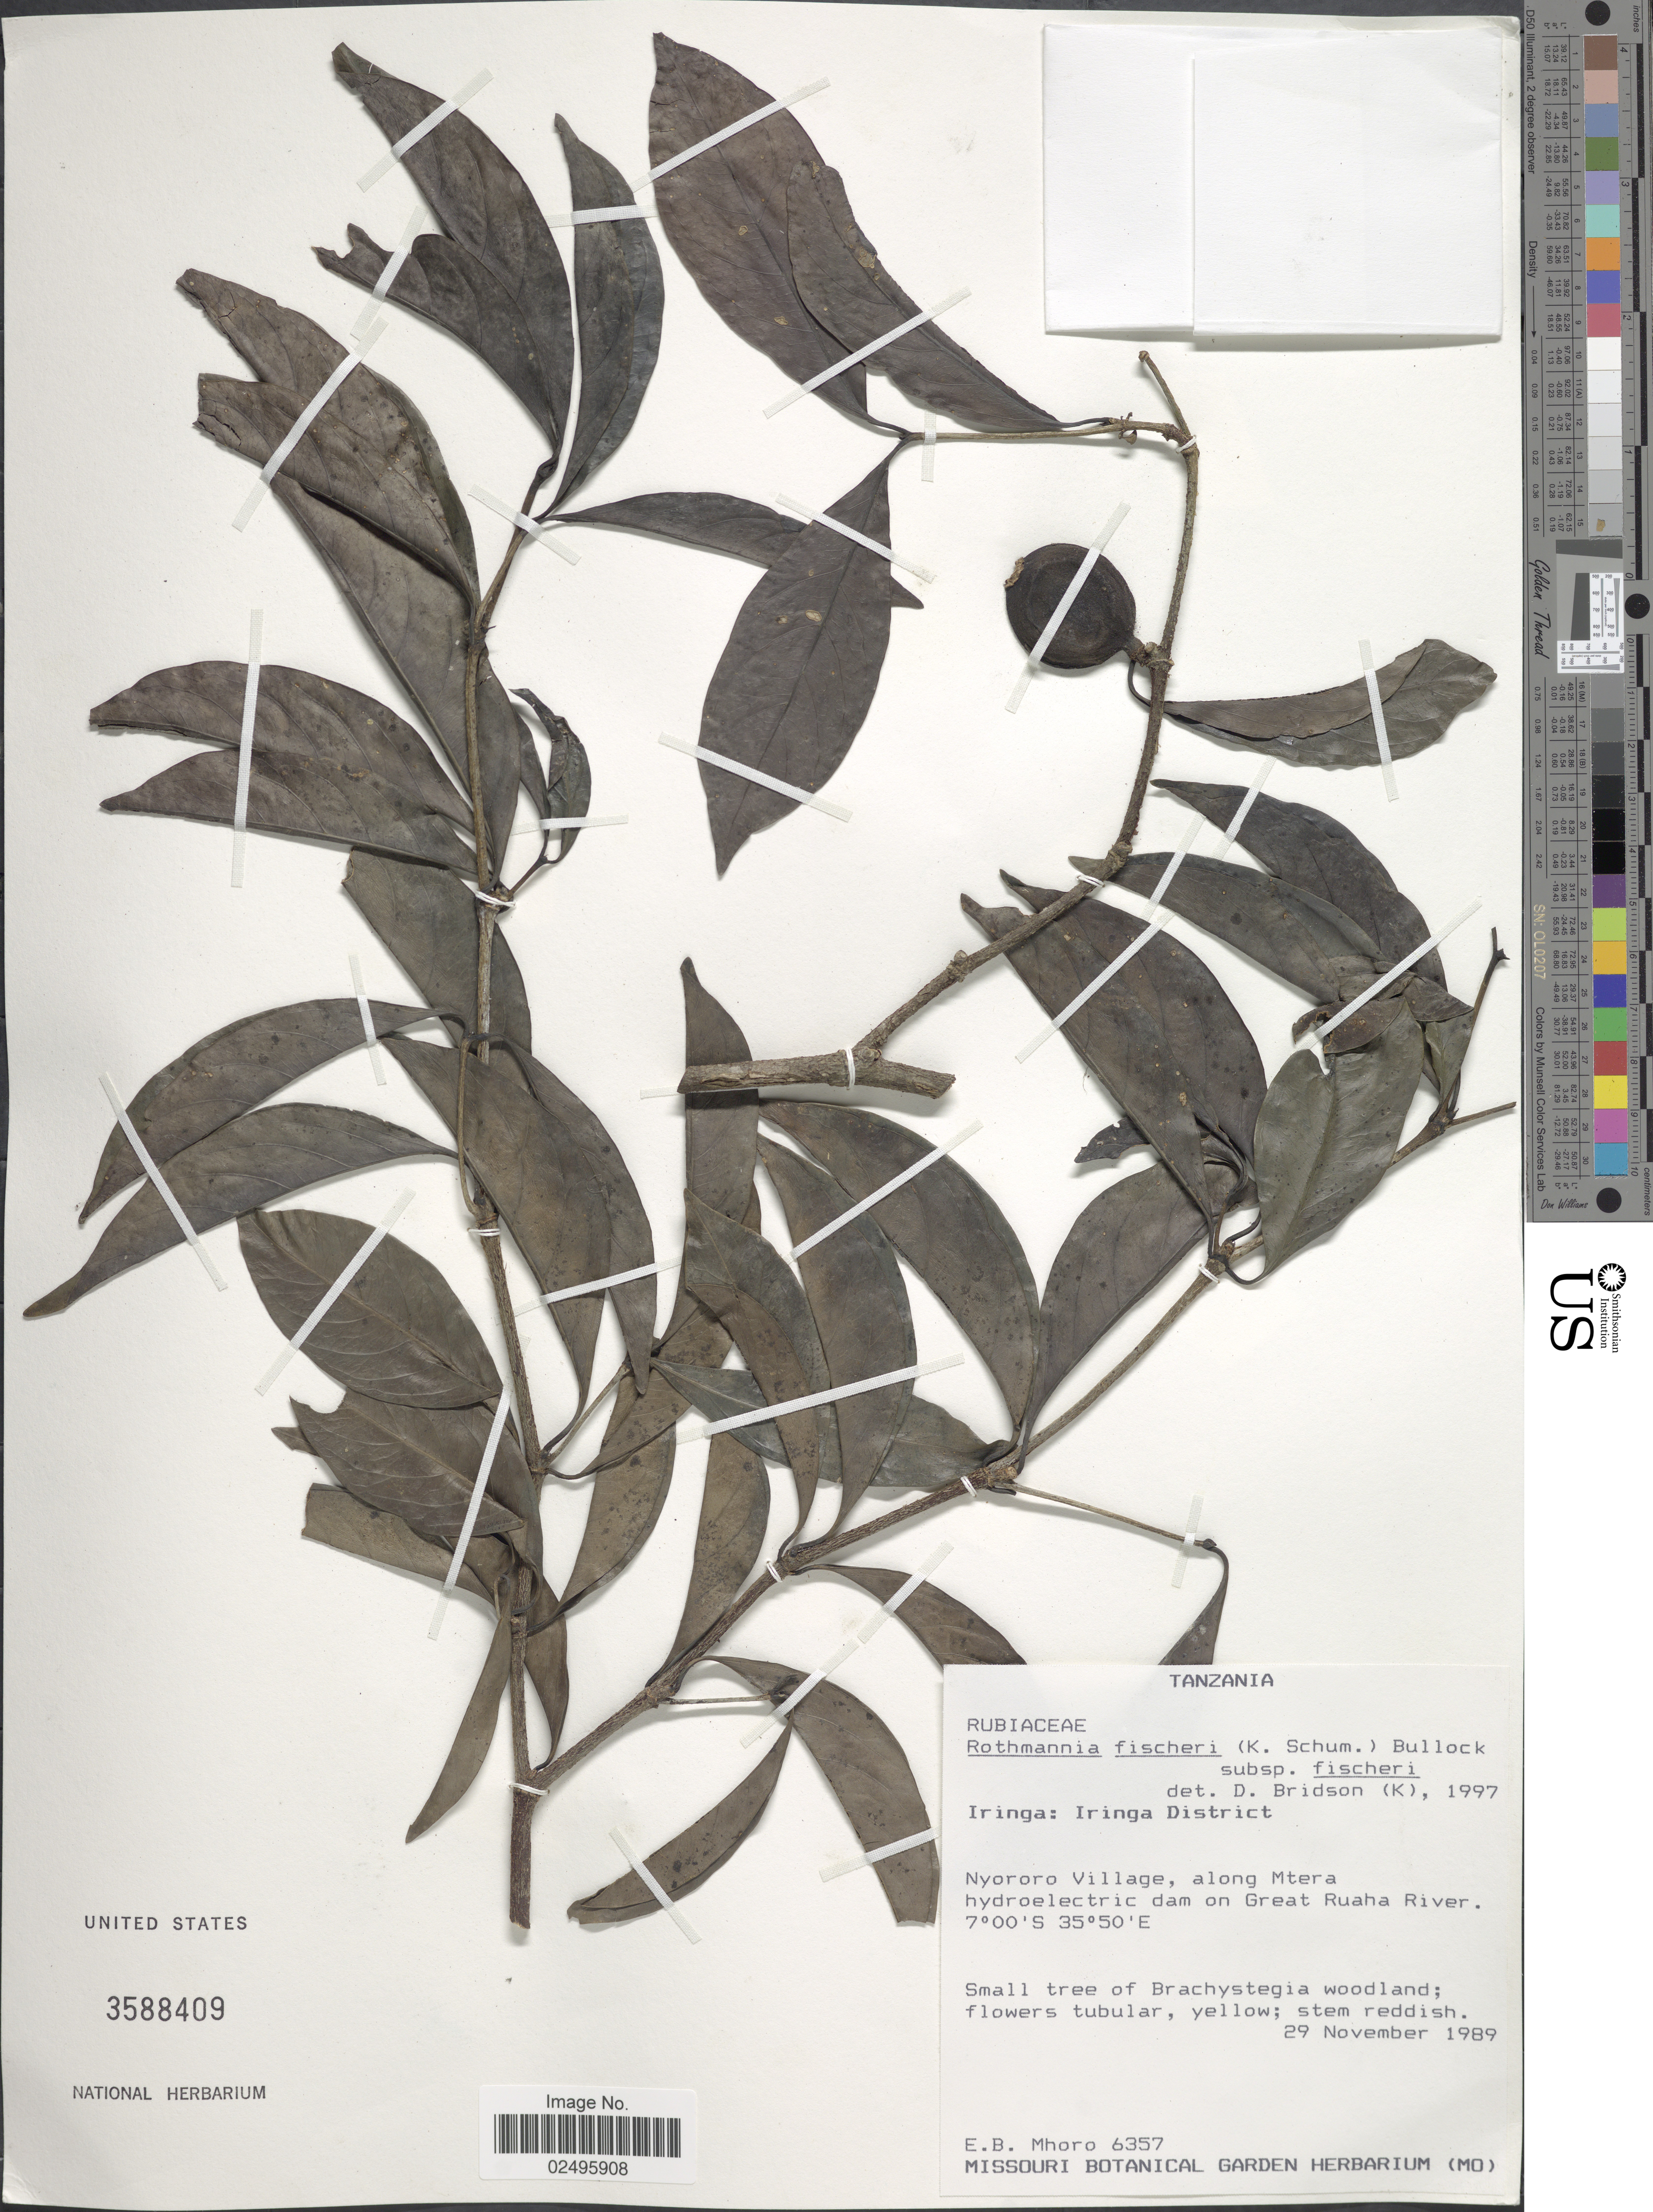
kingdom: Plantae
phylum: Tracheophyta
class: Magnoliopsida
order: Gentianales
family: Rubiaceae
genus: Rothmannia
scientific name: Rothmannia fischeri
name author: (K. Schum.) Bullock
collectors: E. Mhoro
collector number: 6357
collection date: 1989-11-29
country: Tanzania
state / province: Iringa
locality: Iringa. Nyororo Village, along Mtera hydroelectric dam on Great Ruaha River.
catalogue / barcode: US 3588409